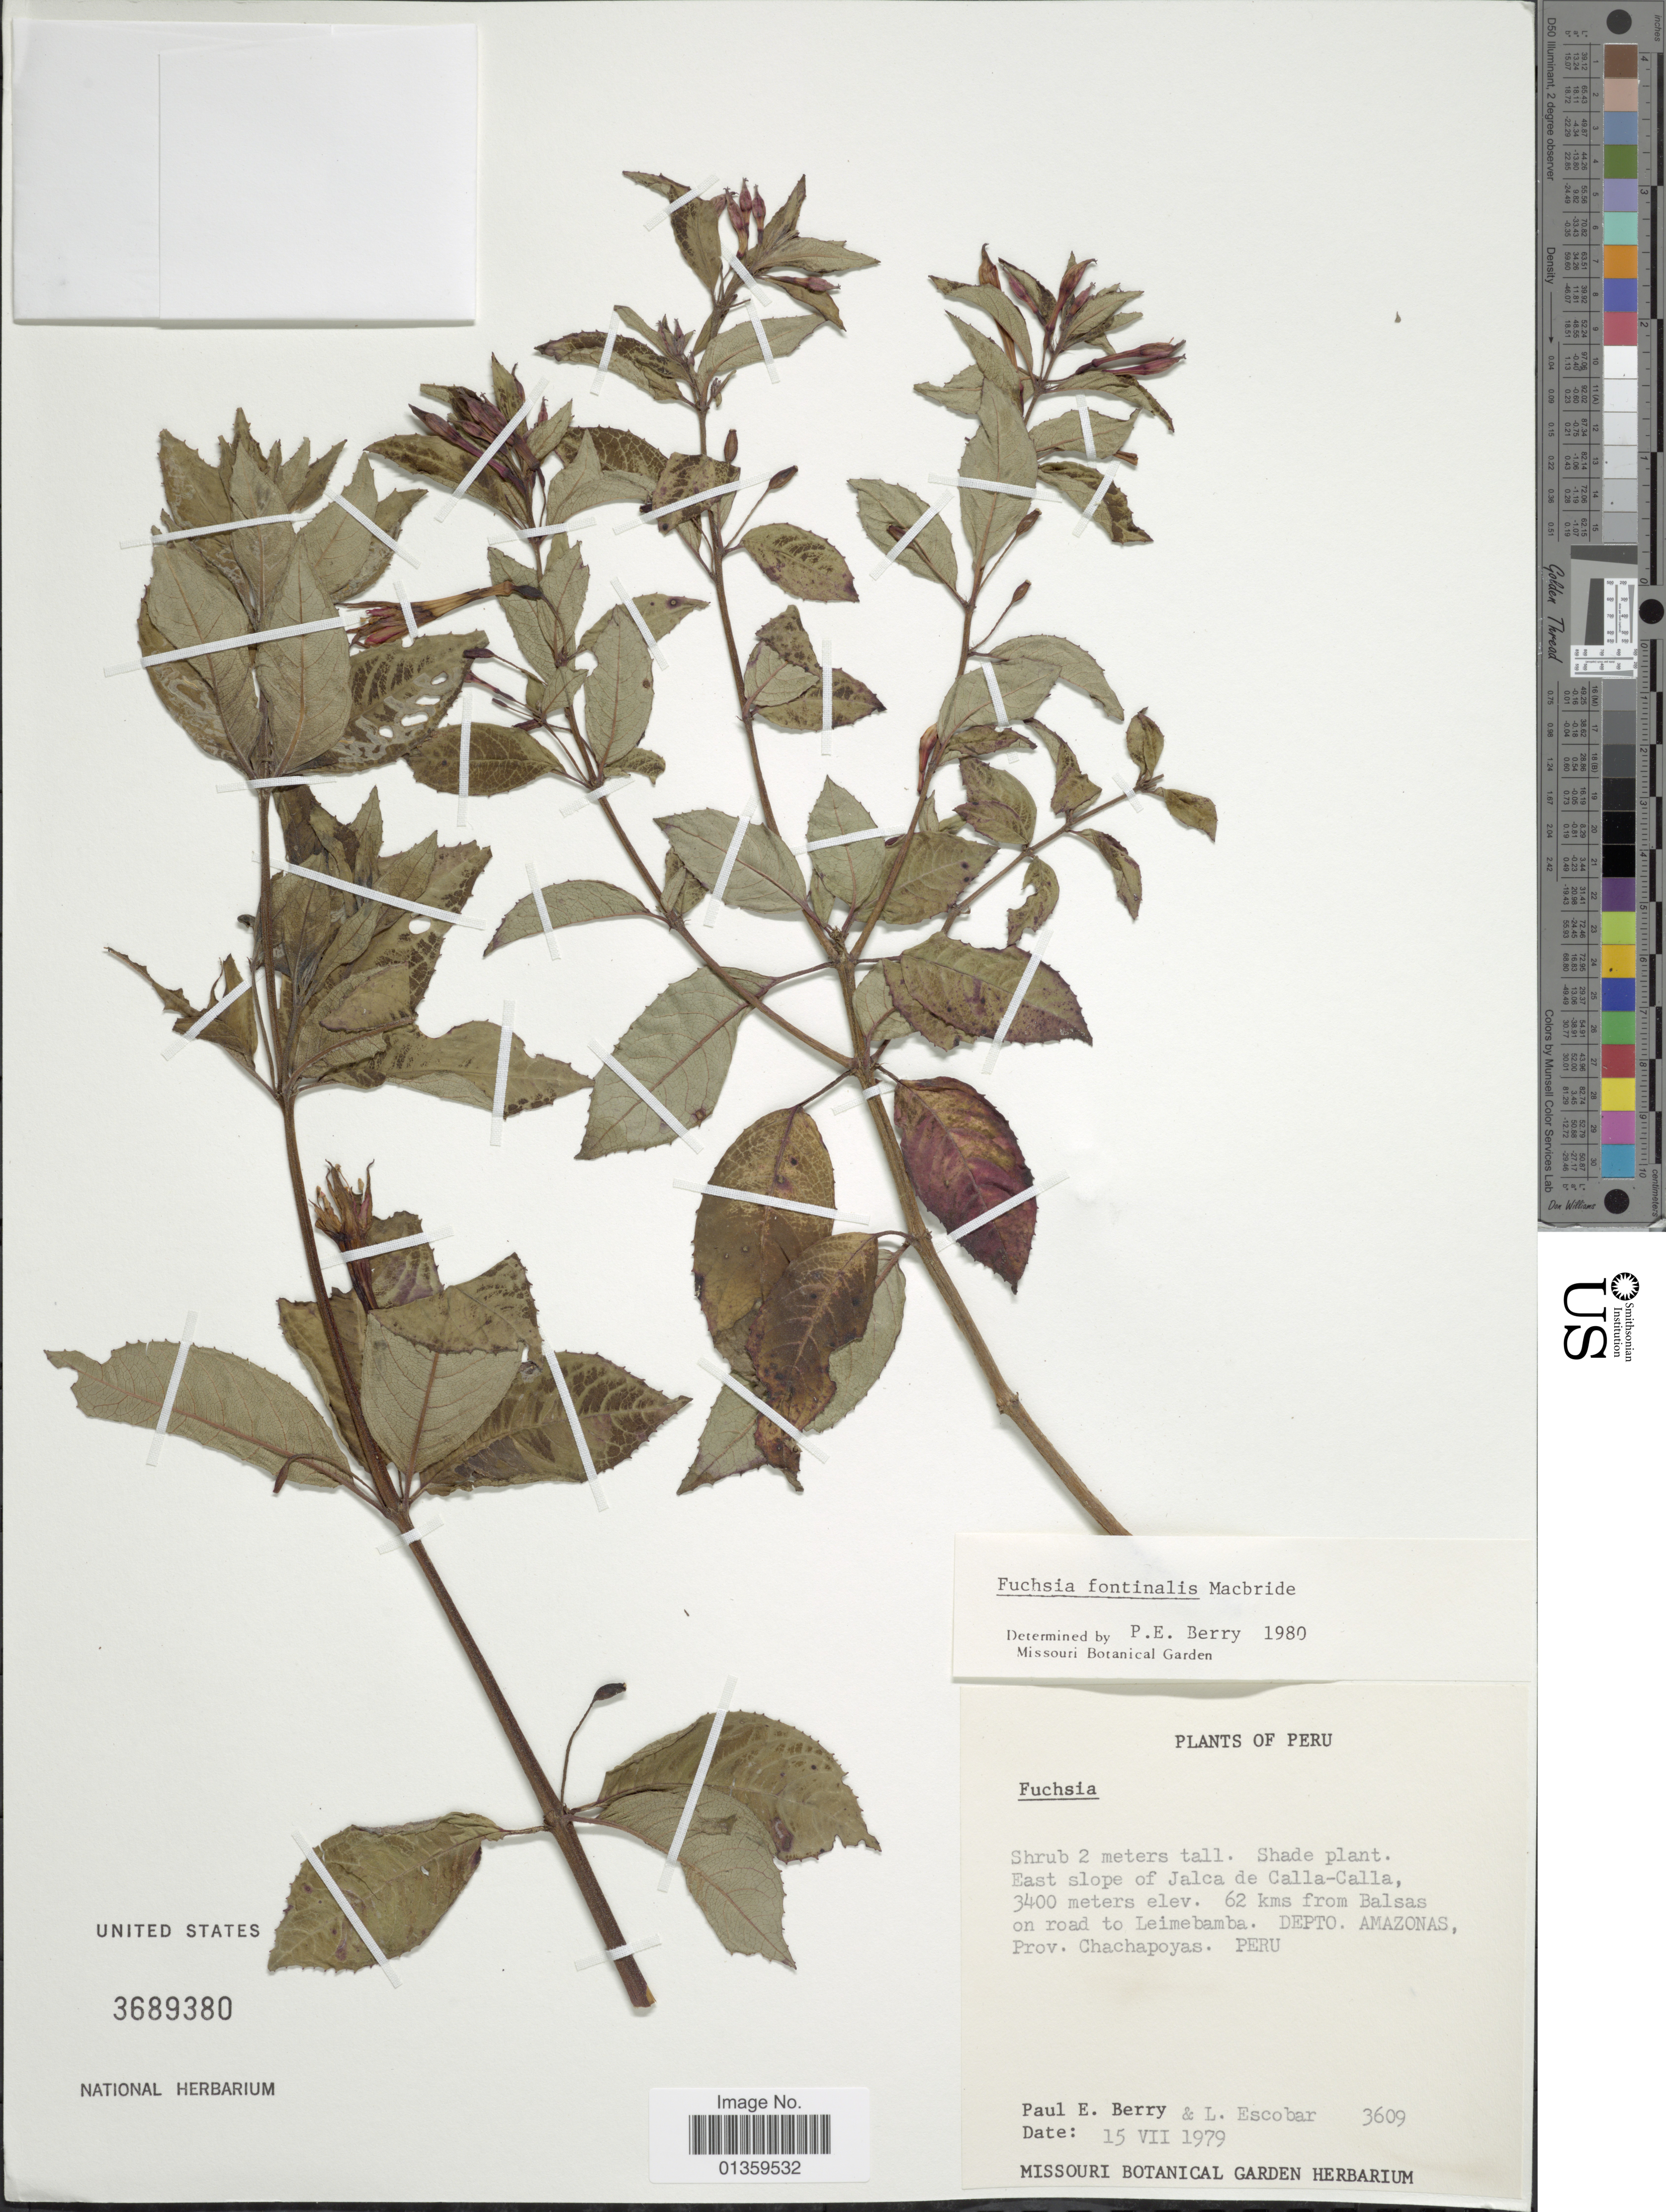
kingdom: Plantae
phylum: Tracheophyta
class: Magnoliopsida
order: Myrtales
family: Onagraceae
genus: Fuchsia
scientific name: Fuchsia fontinalis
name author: J.F. Macbr.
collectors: P. E. Berry & L. Escobar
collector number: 3609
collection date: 1979-07-15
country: Peru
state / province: Amazonas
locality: East slope of Jalca de Calla-Calla, 62 kms from Balsas on road to Leimebamba, Prov. Chachapoyas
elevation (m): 3400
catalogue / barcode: US 3689380